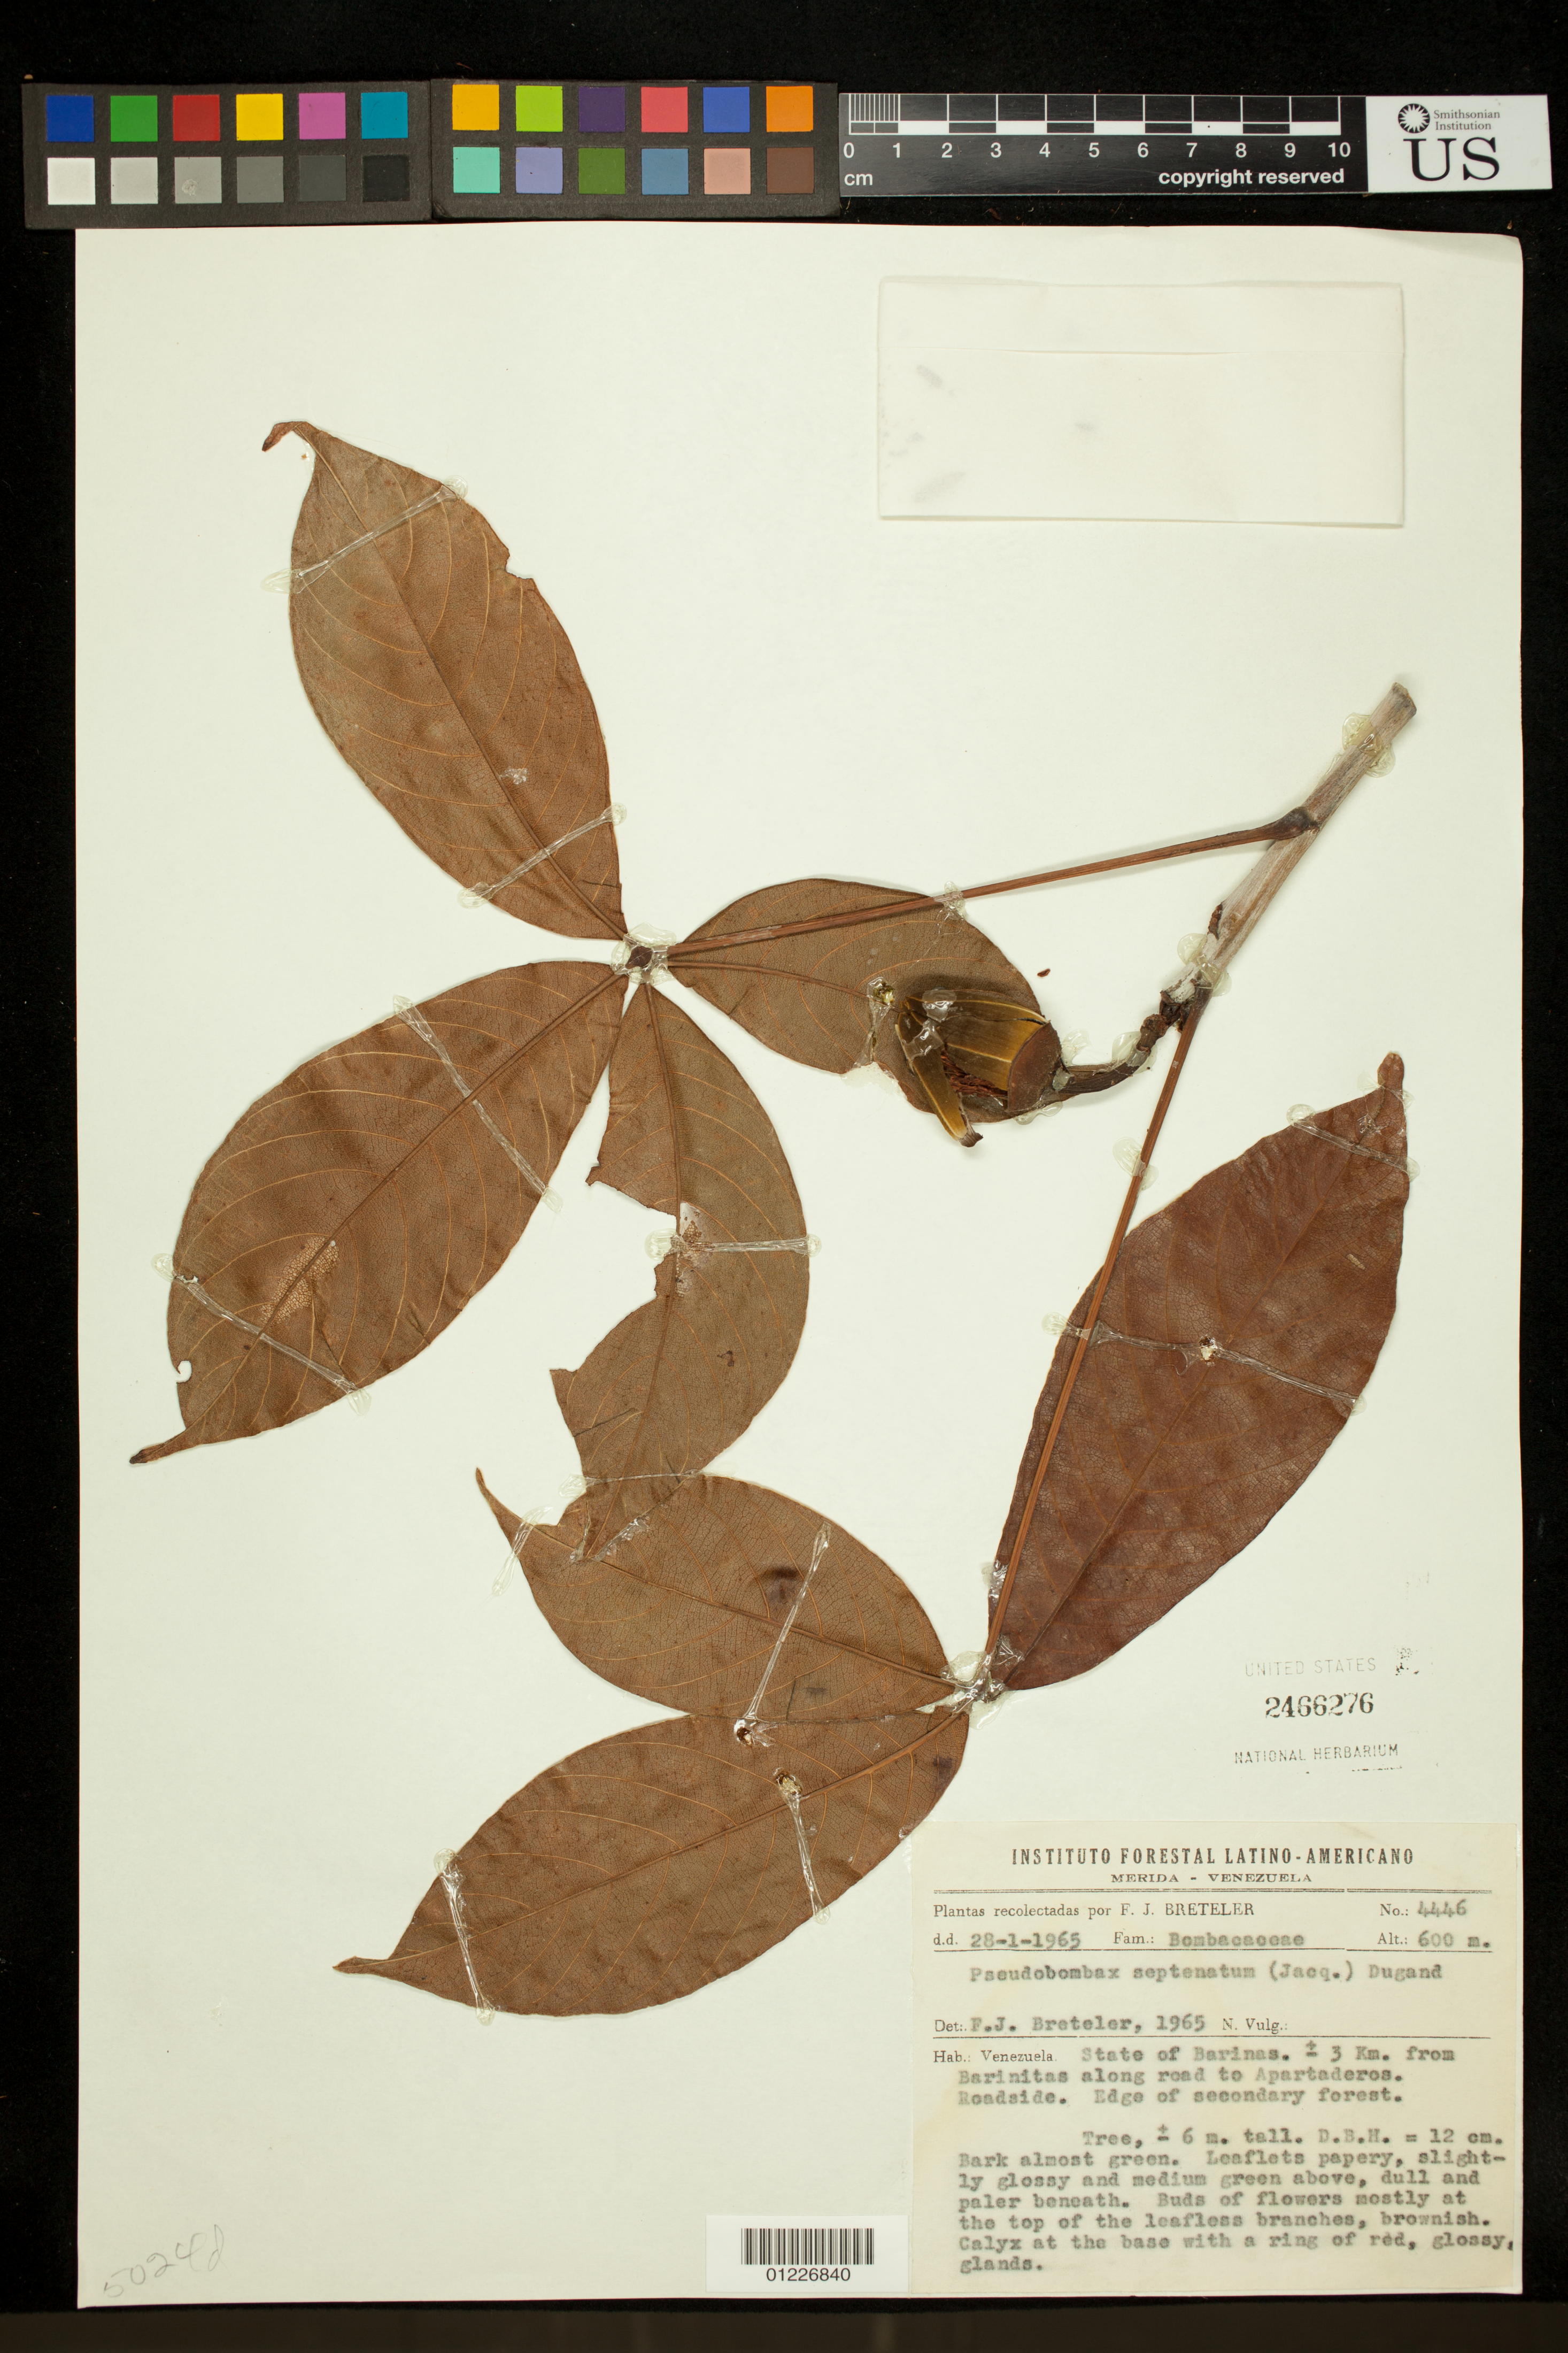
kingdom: Plantae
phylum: Tracheophyta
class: Magnoliopsida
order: Malvales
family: Malvaceae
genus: Pseudobombax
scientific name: Pseudobombax septenatum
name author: (Jacq.) Dugand G.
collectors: F. J. Breteler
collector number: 4446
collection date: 1965-01-28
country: Venezuela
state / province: Barinas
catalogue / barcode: US 2466276